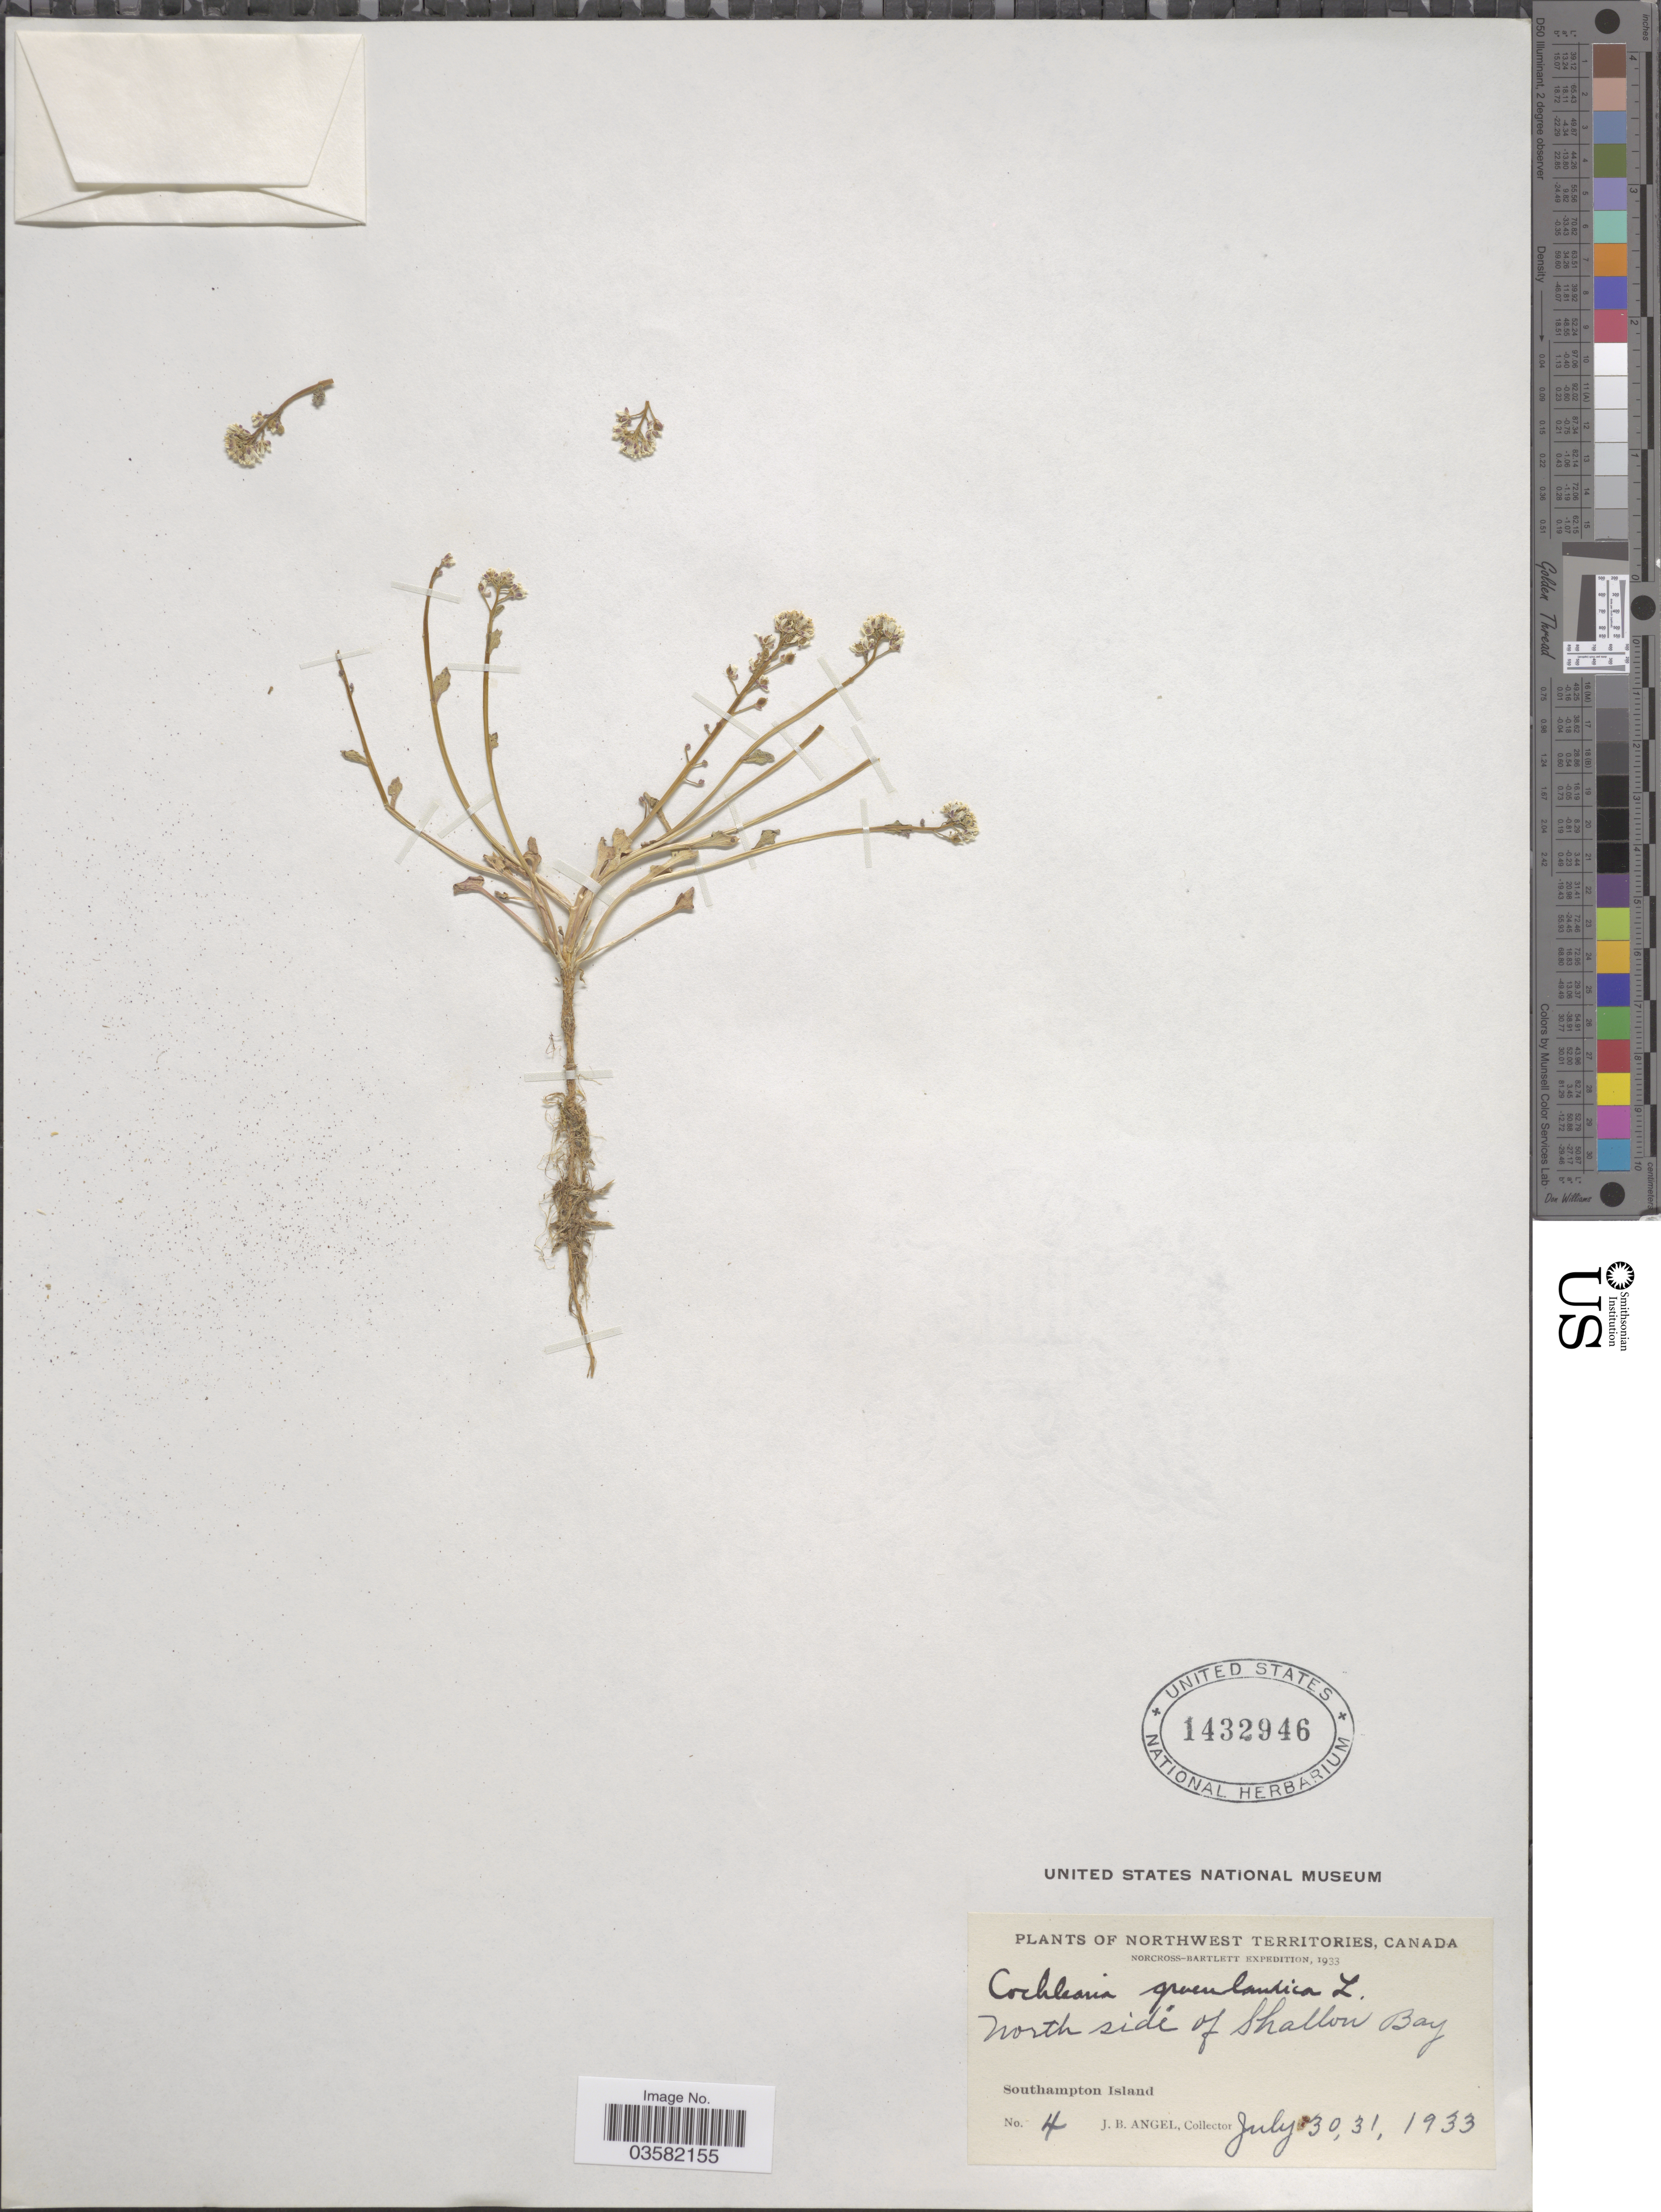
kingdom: Plantae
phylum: Tracheophyta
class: Magnoliopsida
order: Brassicales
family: Brassicaceae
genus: Cochlearia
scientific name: Cochlearia groenlandica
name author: L.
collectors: J. Angel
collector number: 4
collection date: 1933-07-30/1933-07-31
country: Canada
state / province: Northwest Territories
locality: North side of Shallow Bay. Southampton Island.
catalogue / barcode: US 1432946